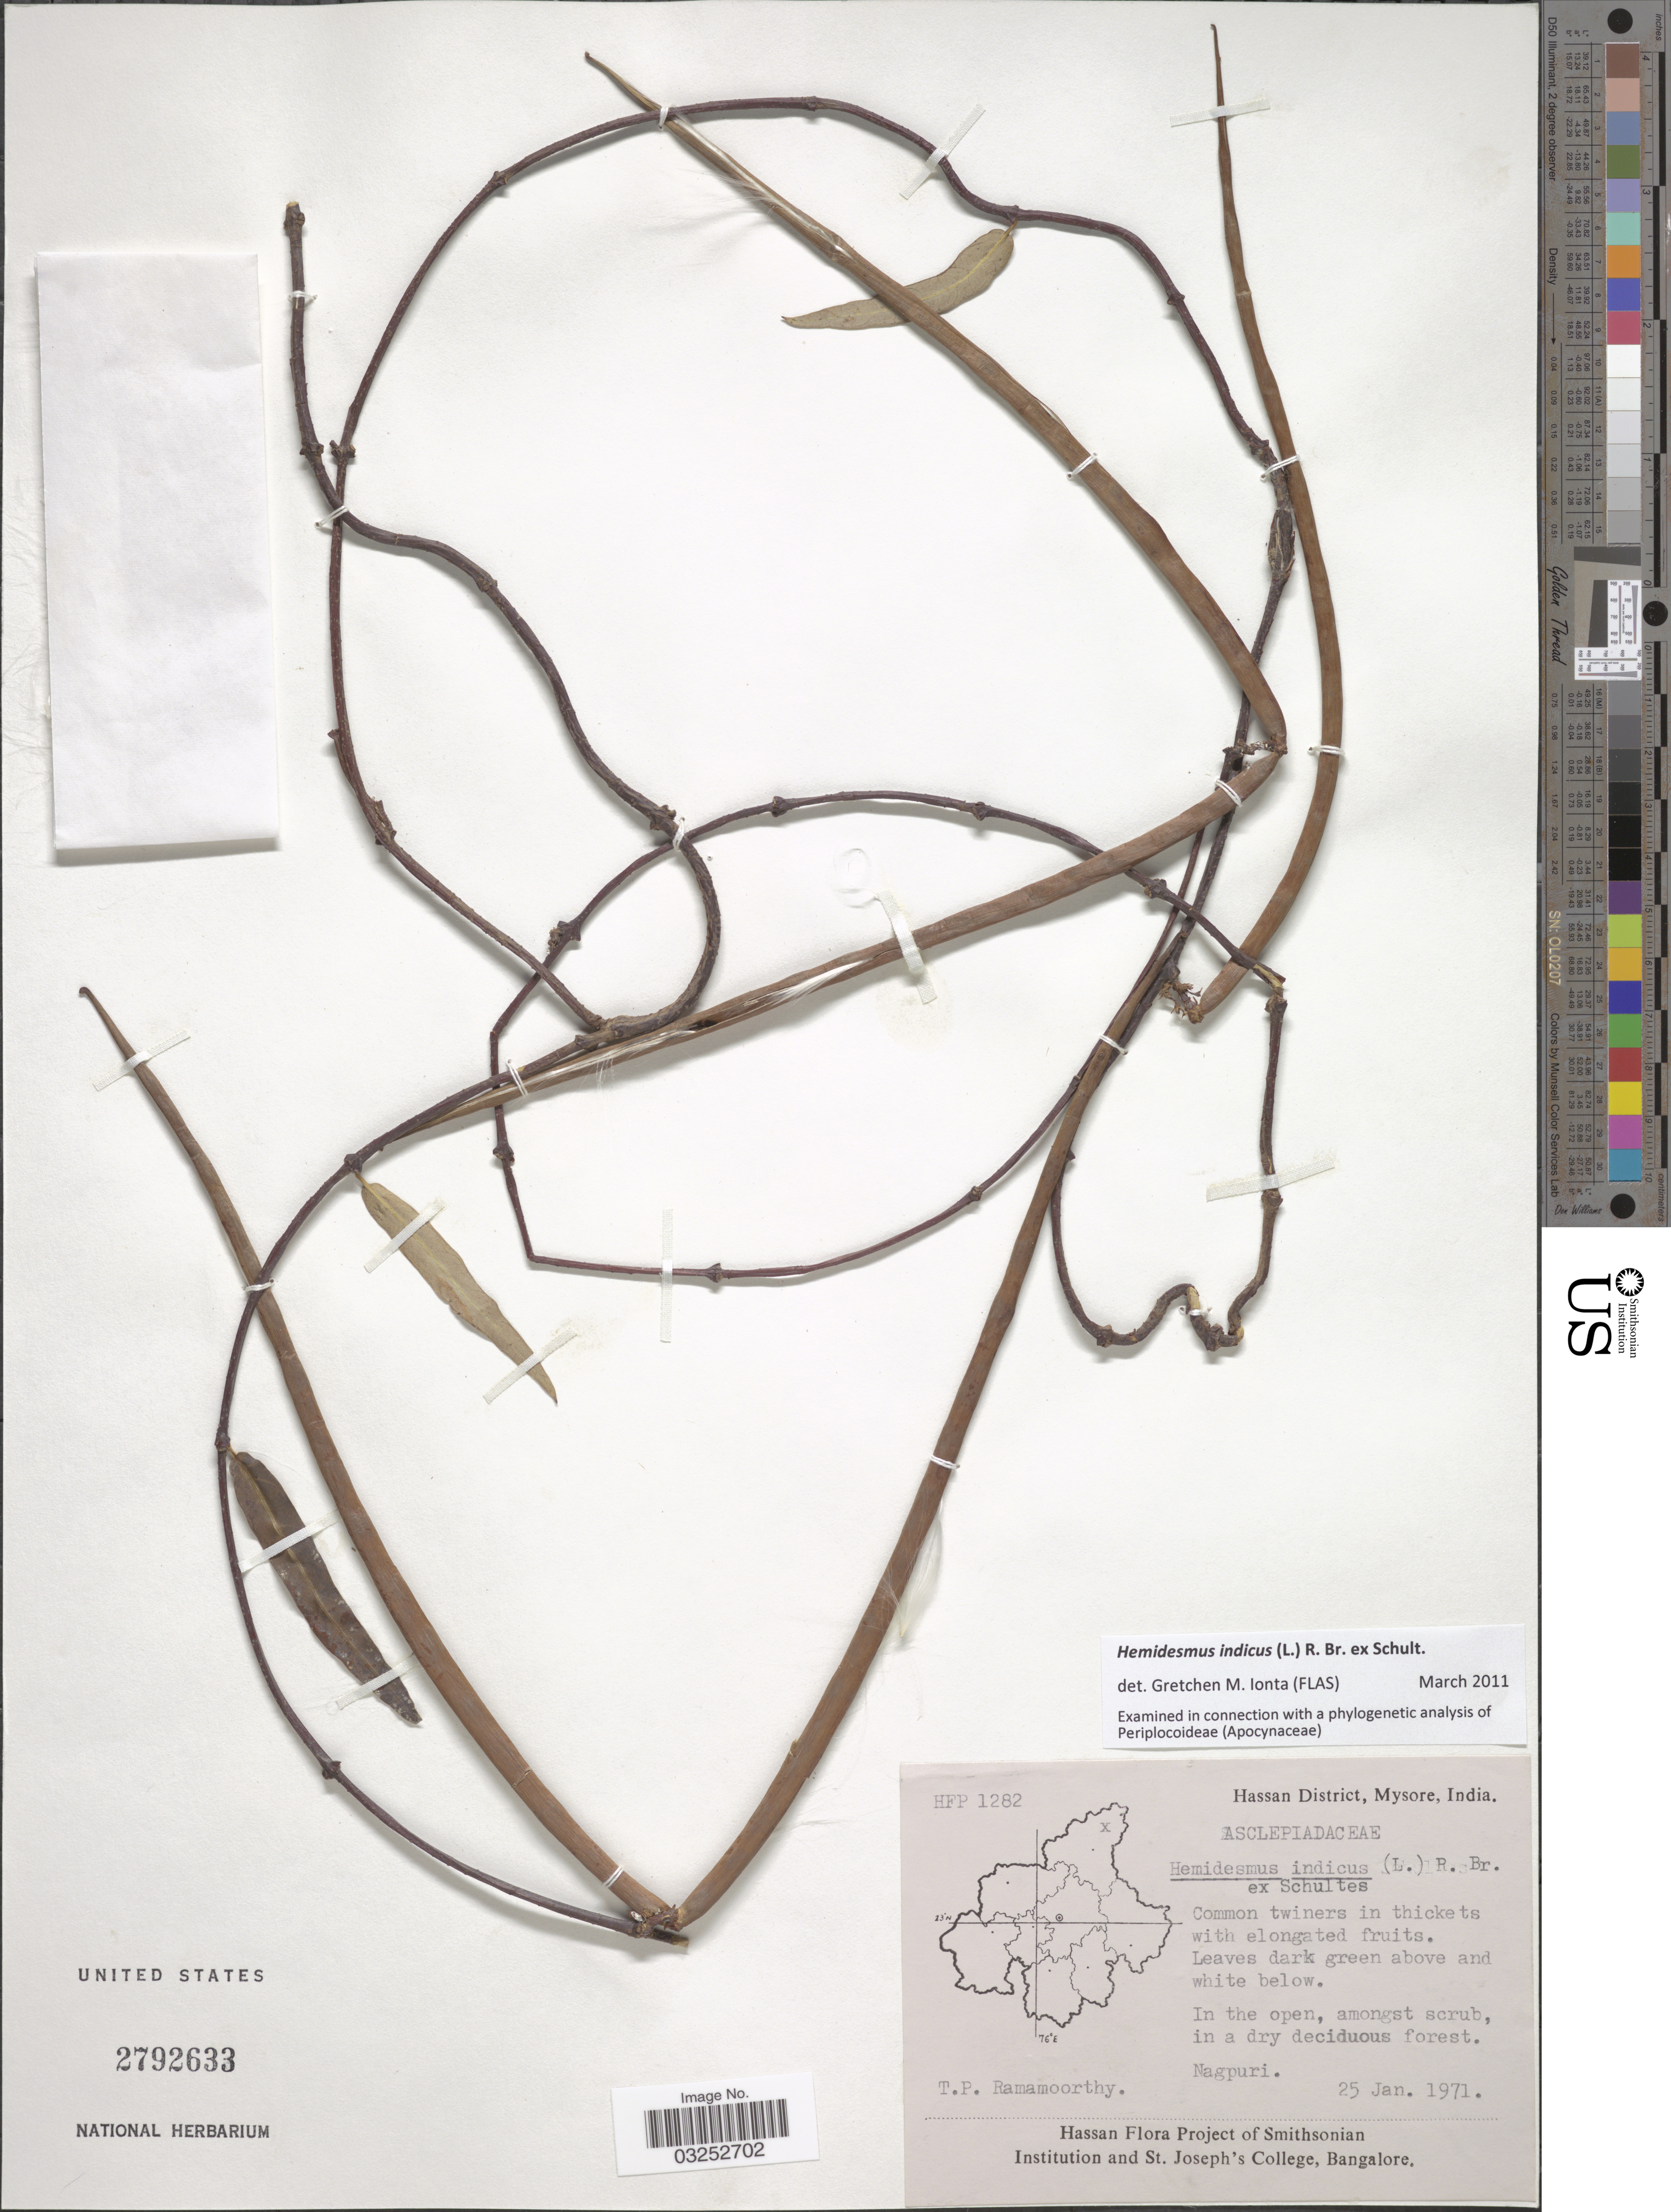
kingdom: Plantae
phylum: Tracheophyta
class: Magnoliopsida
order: Gentianales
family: Apocynaceae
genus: Hemidesmus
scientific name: Hemidesmus indicus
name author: (L.) R. Br. ex Schult.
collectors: T. P. Ramamoorthy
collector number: HFP 1282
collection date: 1971-01-25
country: India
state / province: Karnataka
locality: Hassan District, Mysore, India, Nagpuri.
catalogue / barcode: US 2792633